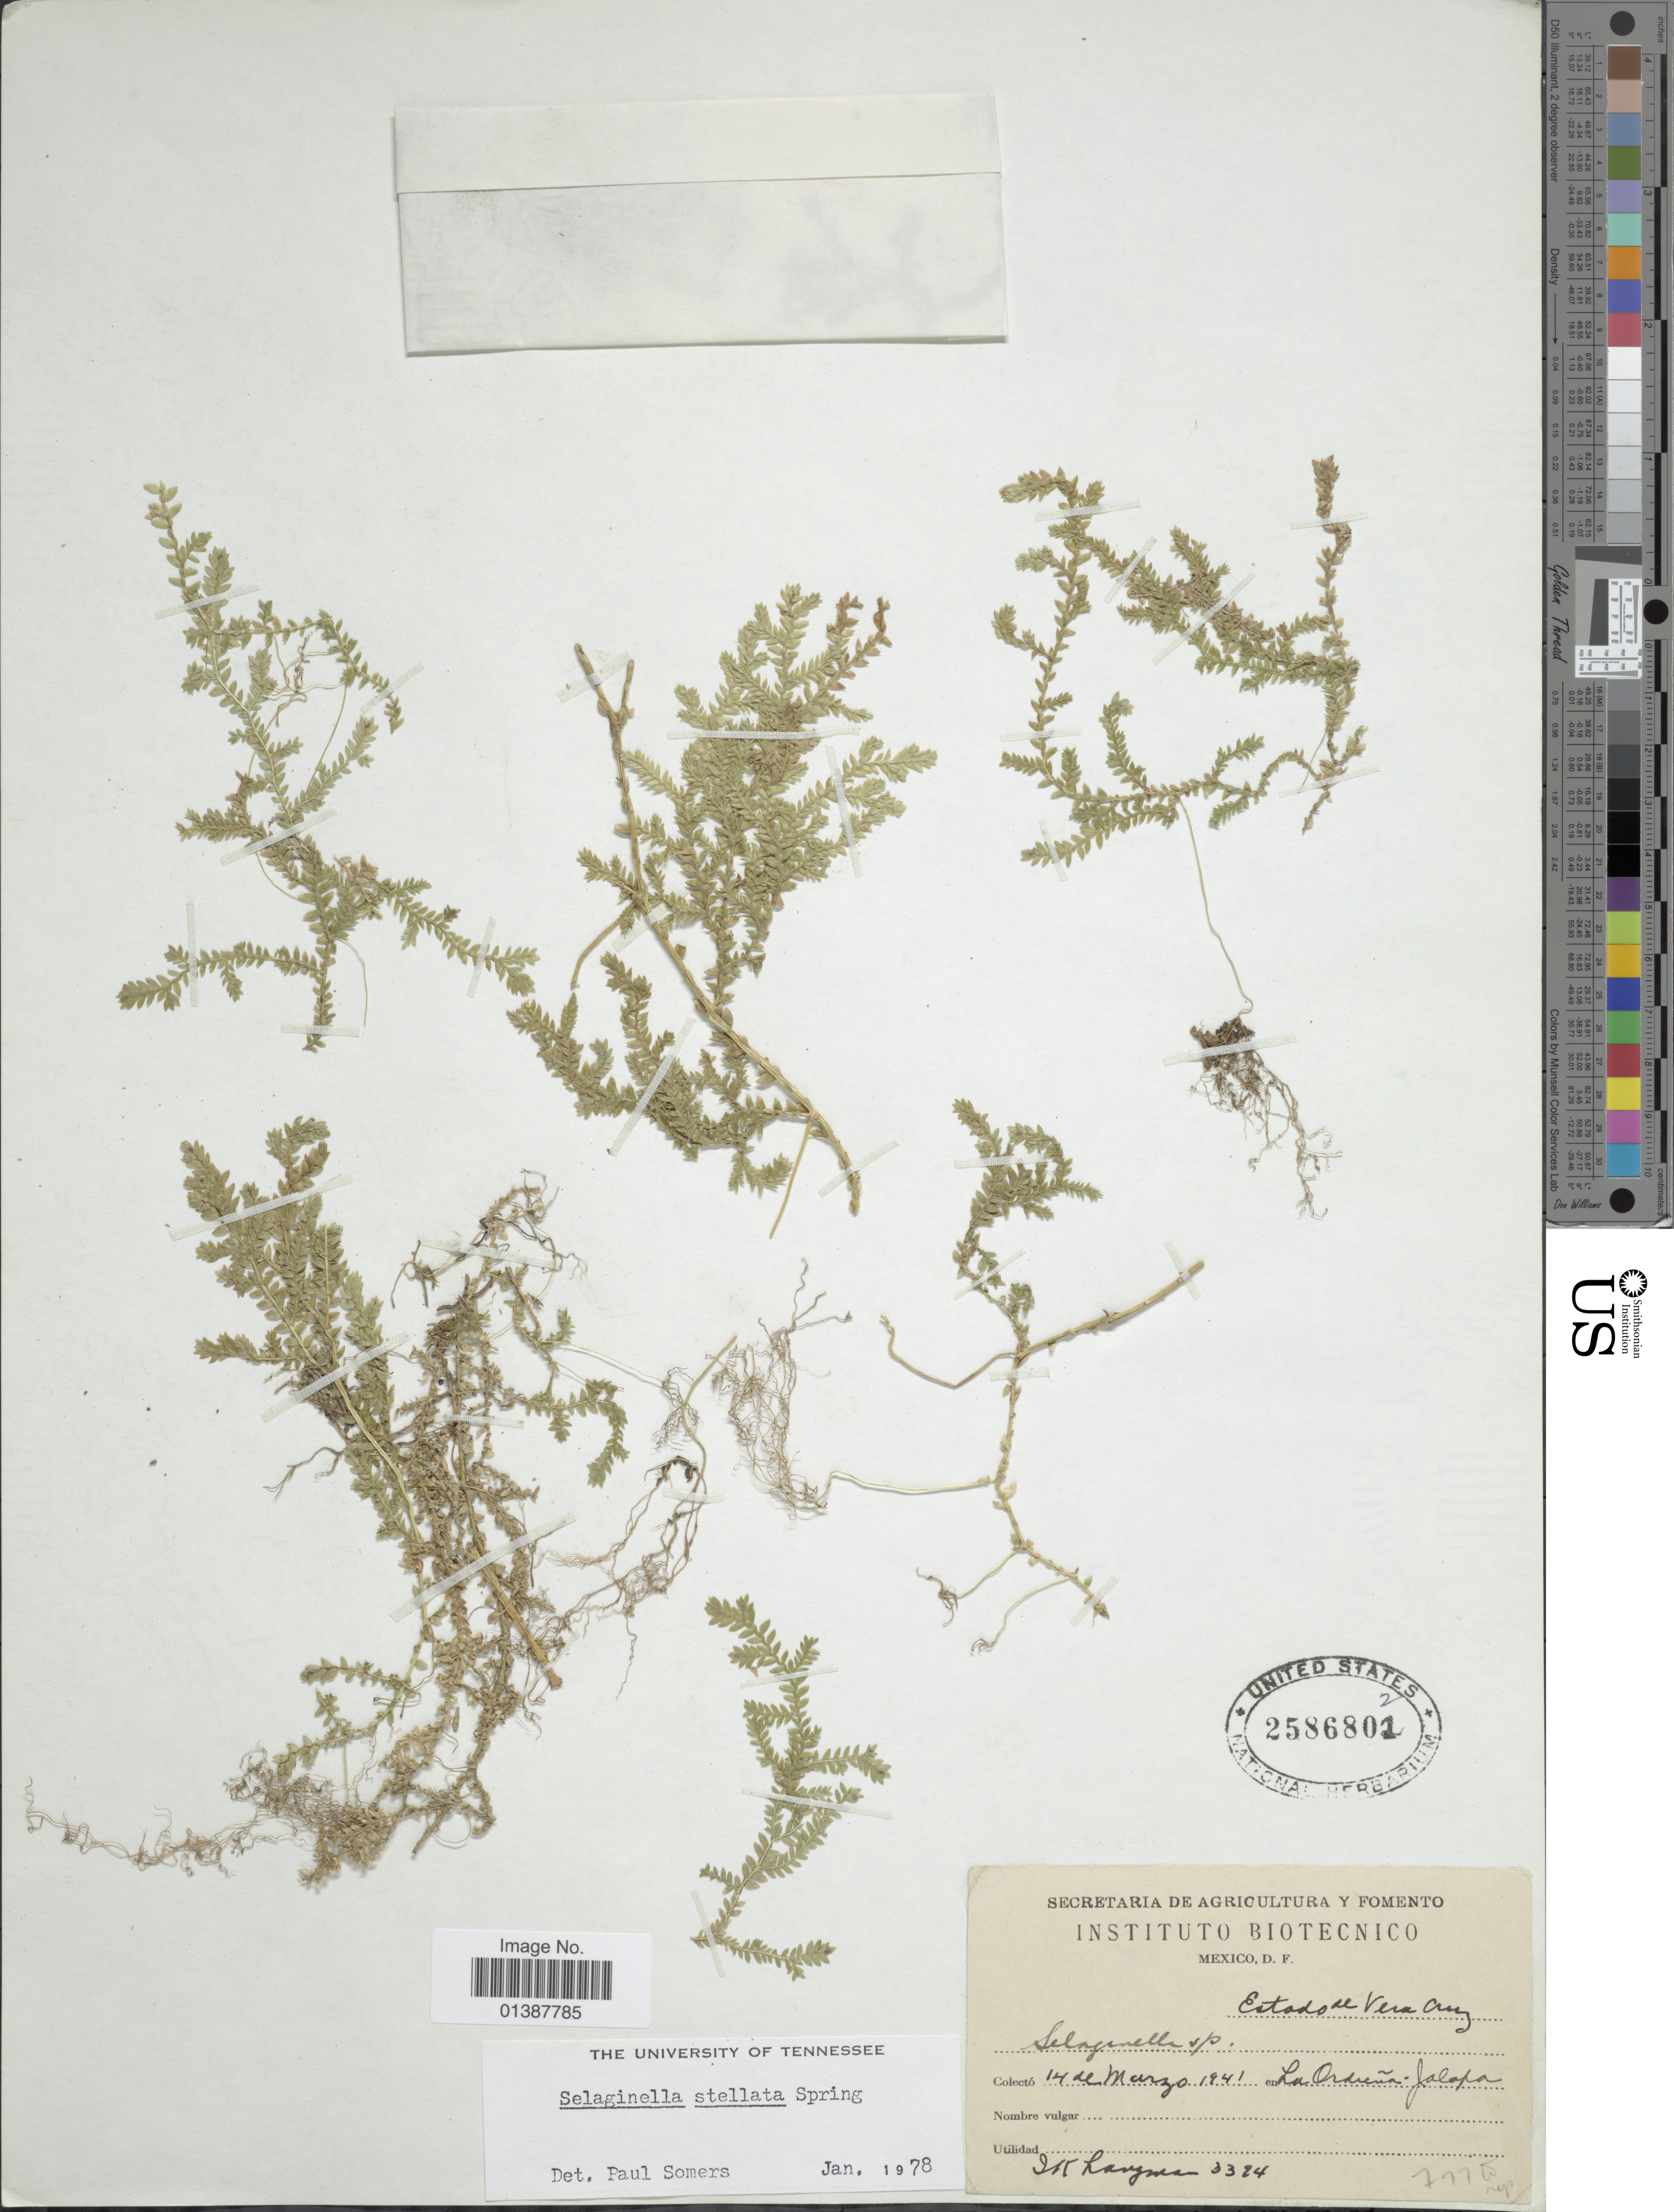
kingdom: Plantae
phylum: Tracheophyta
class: Lycopodiopsida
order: Selaginellales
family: Selaginellaceae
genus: Selaginella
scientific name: Selaginella galeottii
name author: Spring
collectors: I. K. Langman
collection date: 1941-03-14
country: Mexico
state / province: Veracruz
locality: La Orduña - Jalapa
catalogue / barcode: US 2586802